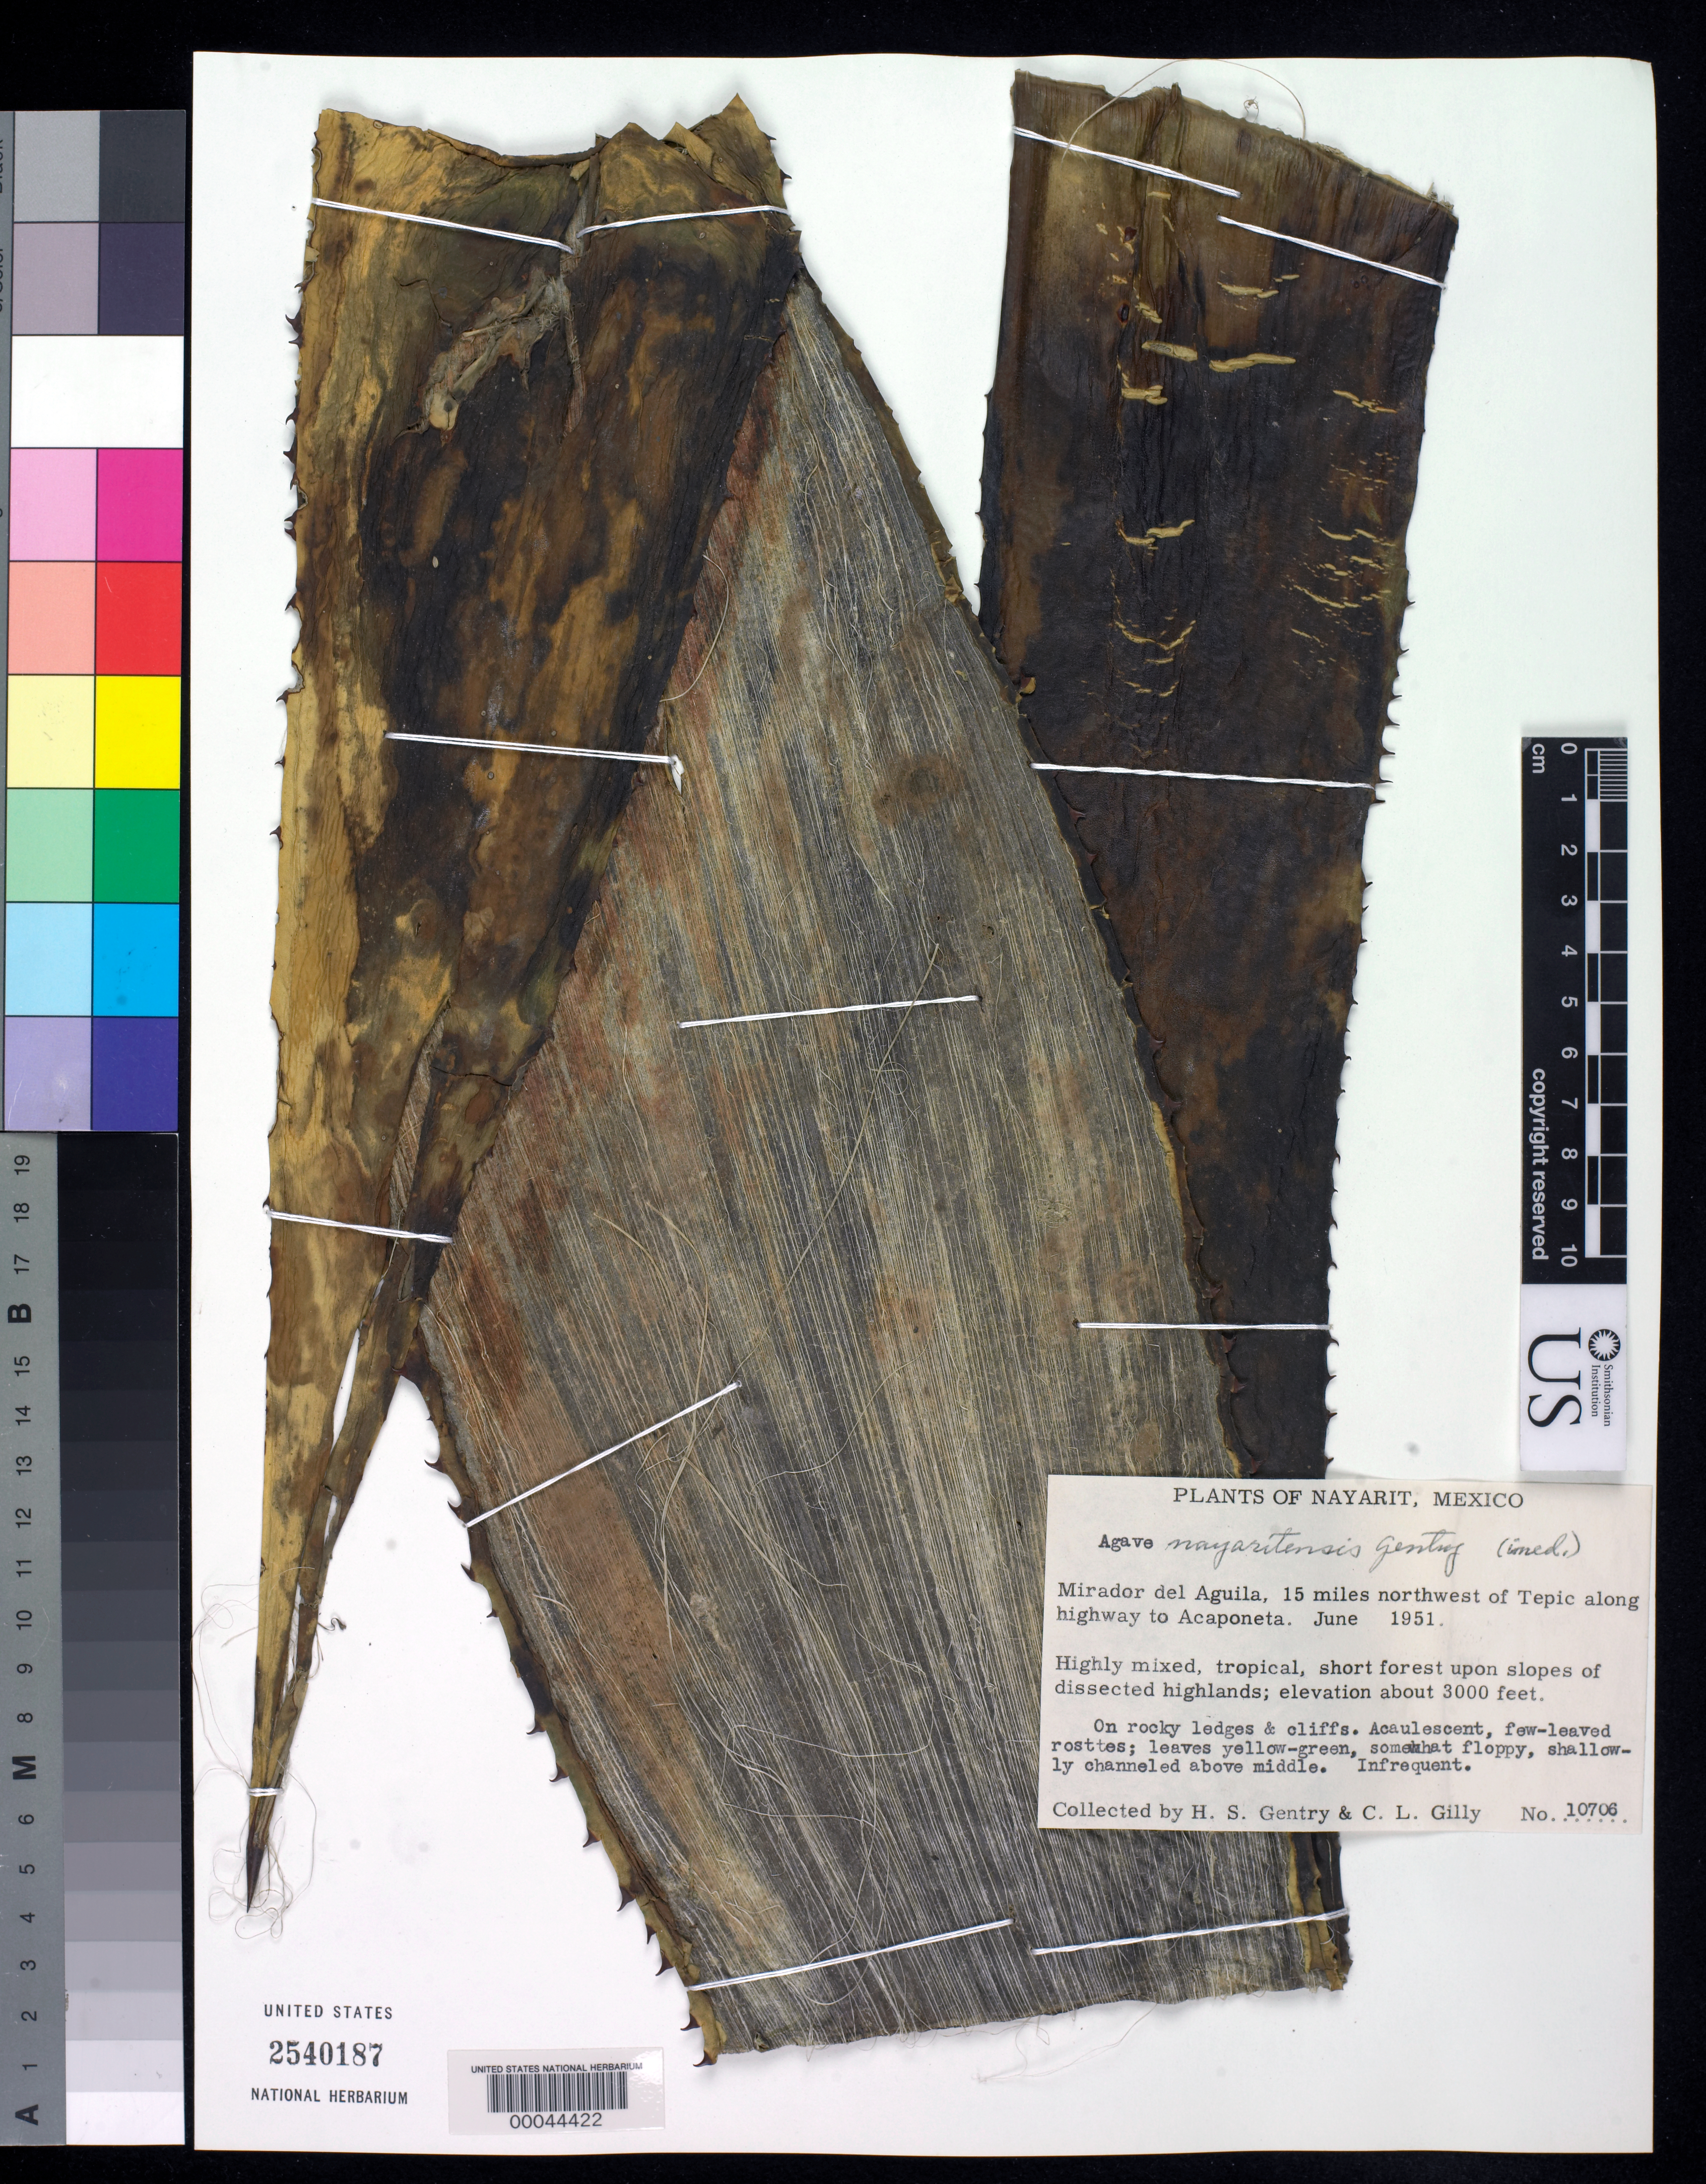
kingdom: Plantae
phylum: Tracheophyta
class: Liliopsida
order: Asparagales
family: Asparagaceae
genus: Agave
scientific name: Agave nayaritensis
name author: Gentry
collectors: H. S. Gentry & C. Gilly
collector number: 10706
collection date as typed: Jun 1951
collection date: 1951-06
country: Mexico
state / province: Nayarit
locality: Mirador del aguila, 15 mi NW of Tepic along highway to Acaponeta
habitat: Short forest upon slopes of dissected highlands; rocky cliffs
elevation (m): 914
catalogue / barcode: US 2540187